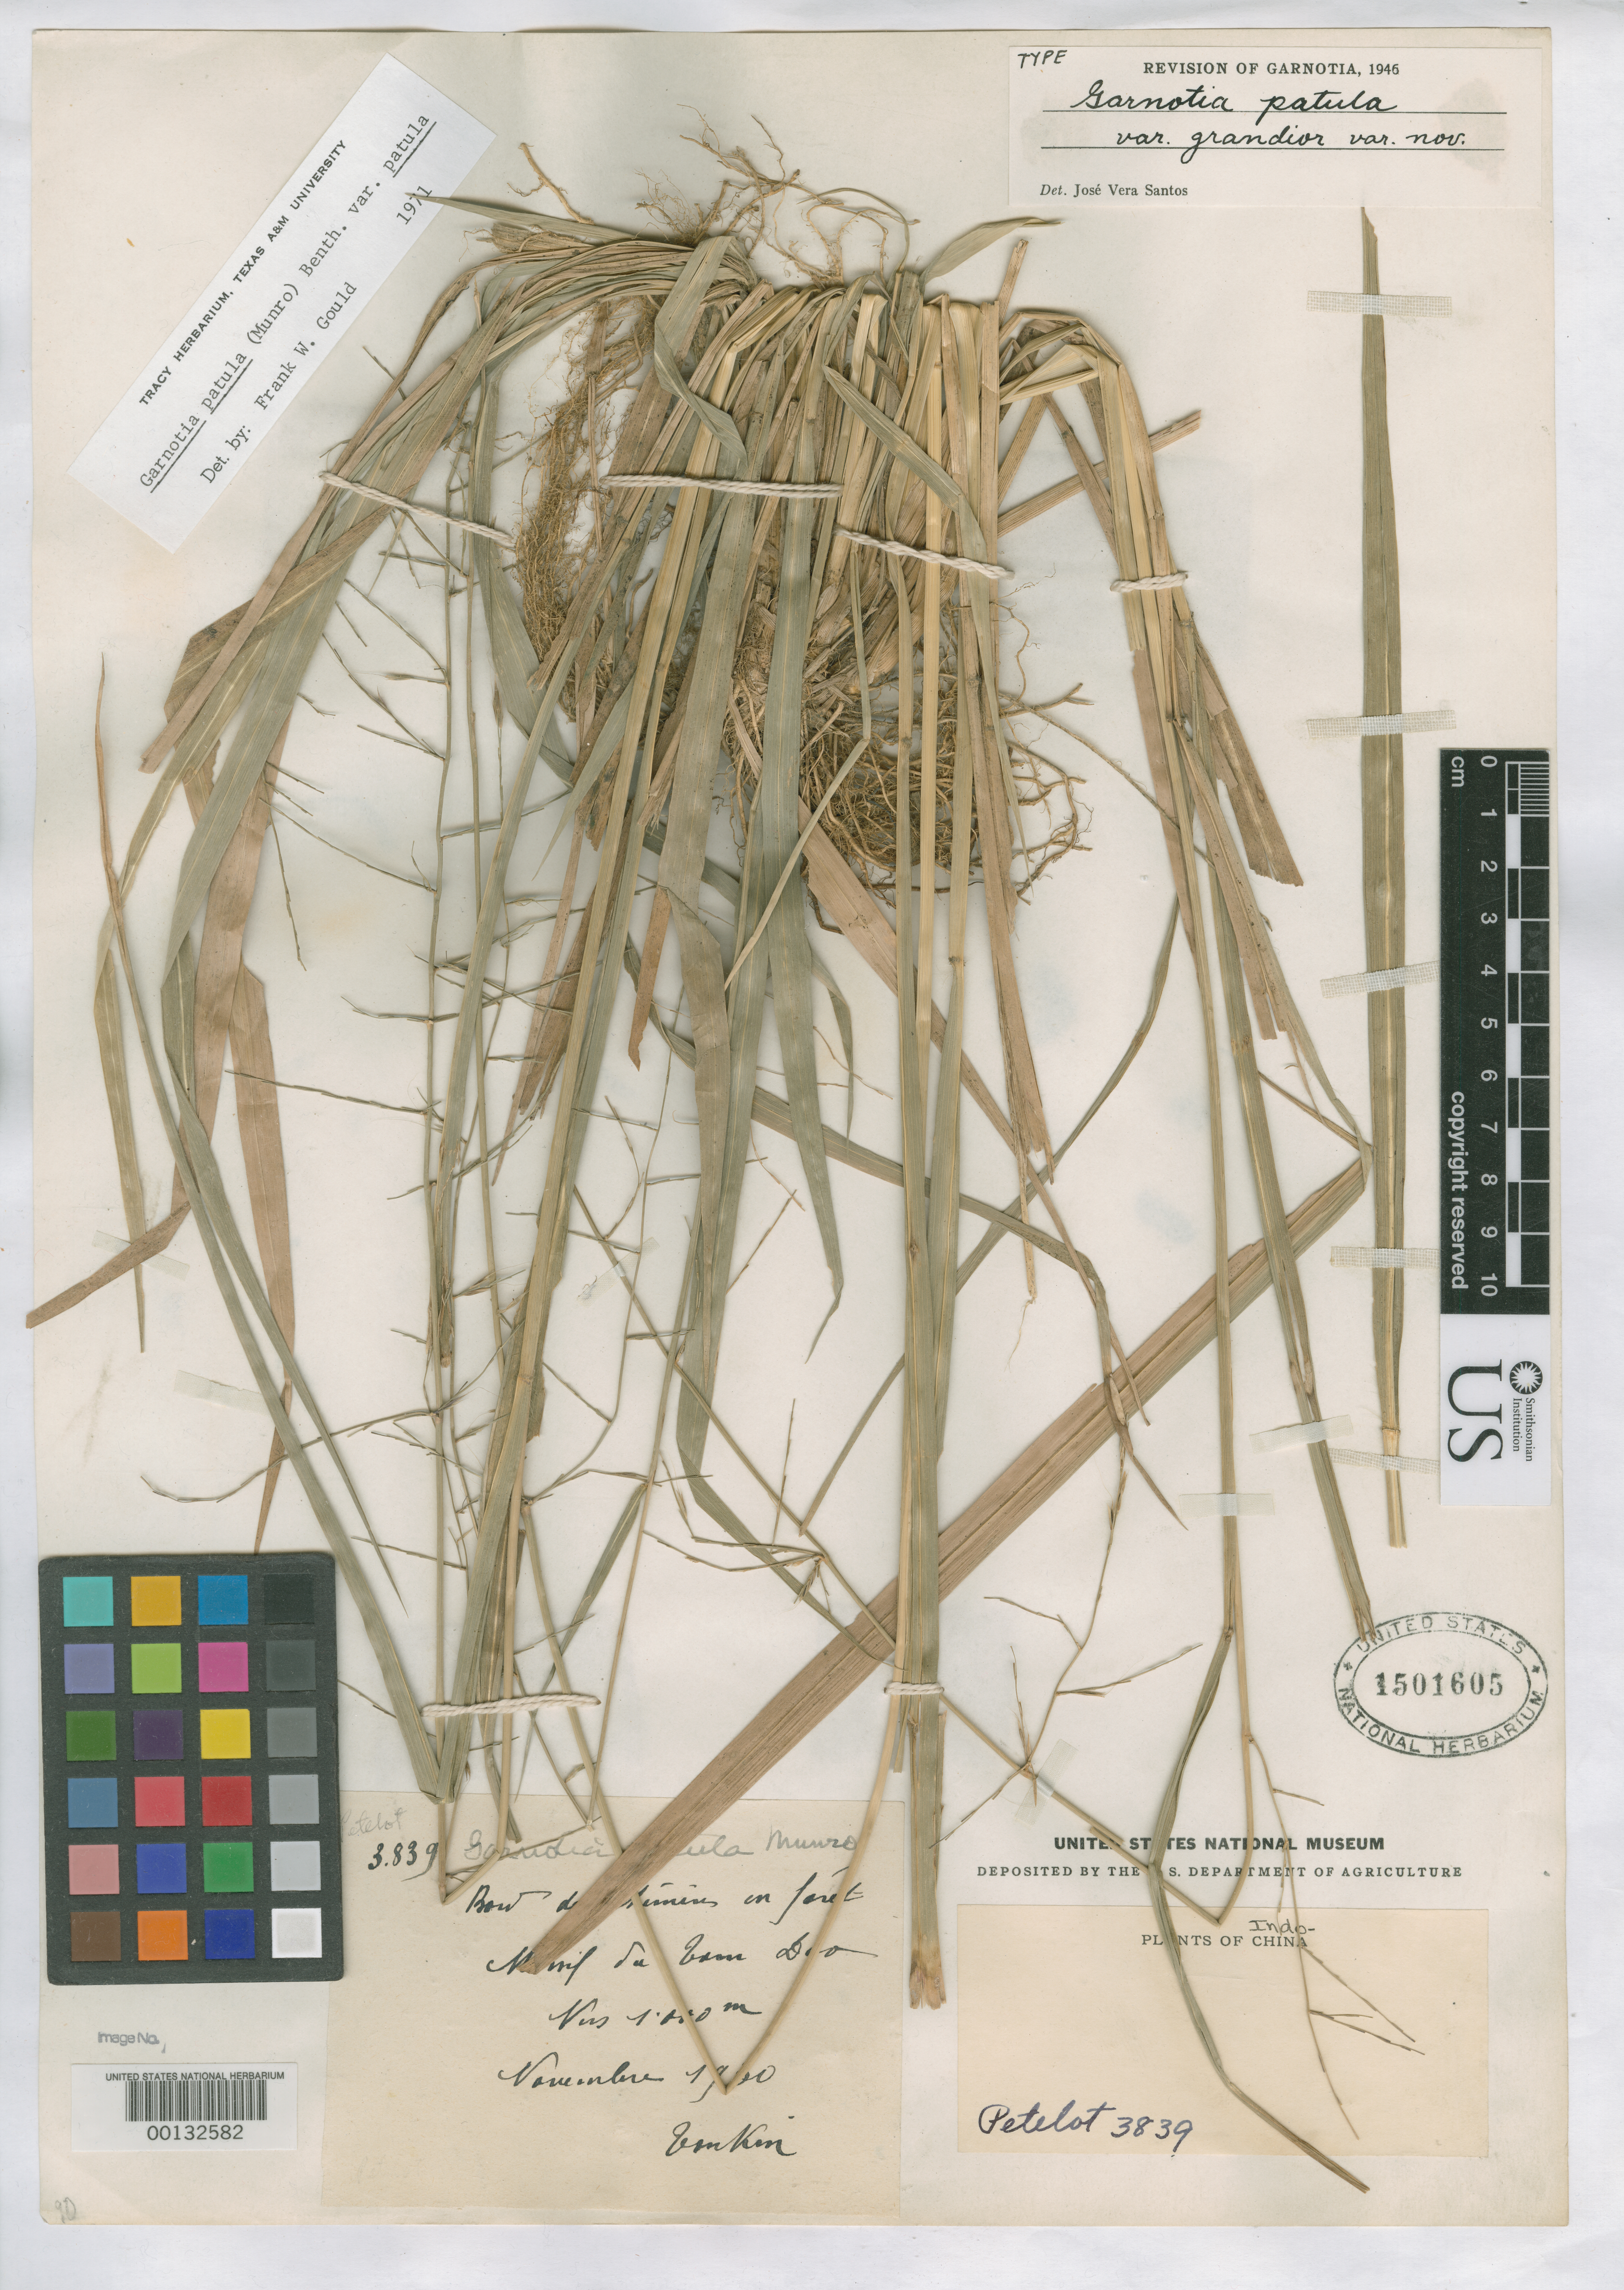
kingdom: Plantae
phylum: Tracheophyta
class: Liliopsida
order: Poales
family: Poaceae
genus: Garnotia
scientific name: Garnotia patula var. grandior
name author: Santos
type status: Holotype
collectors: A. Petelot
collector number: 3839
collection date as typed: Nov 1930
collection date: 1930-11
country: Vietnam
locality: Mt. Tom Dao.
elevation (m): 1000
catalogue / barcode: US 1501605